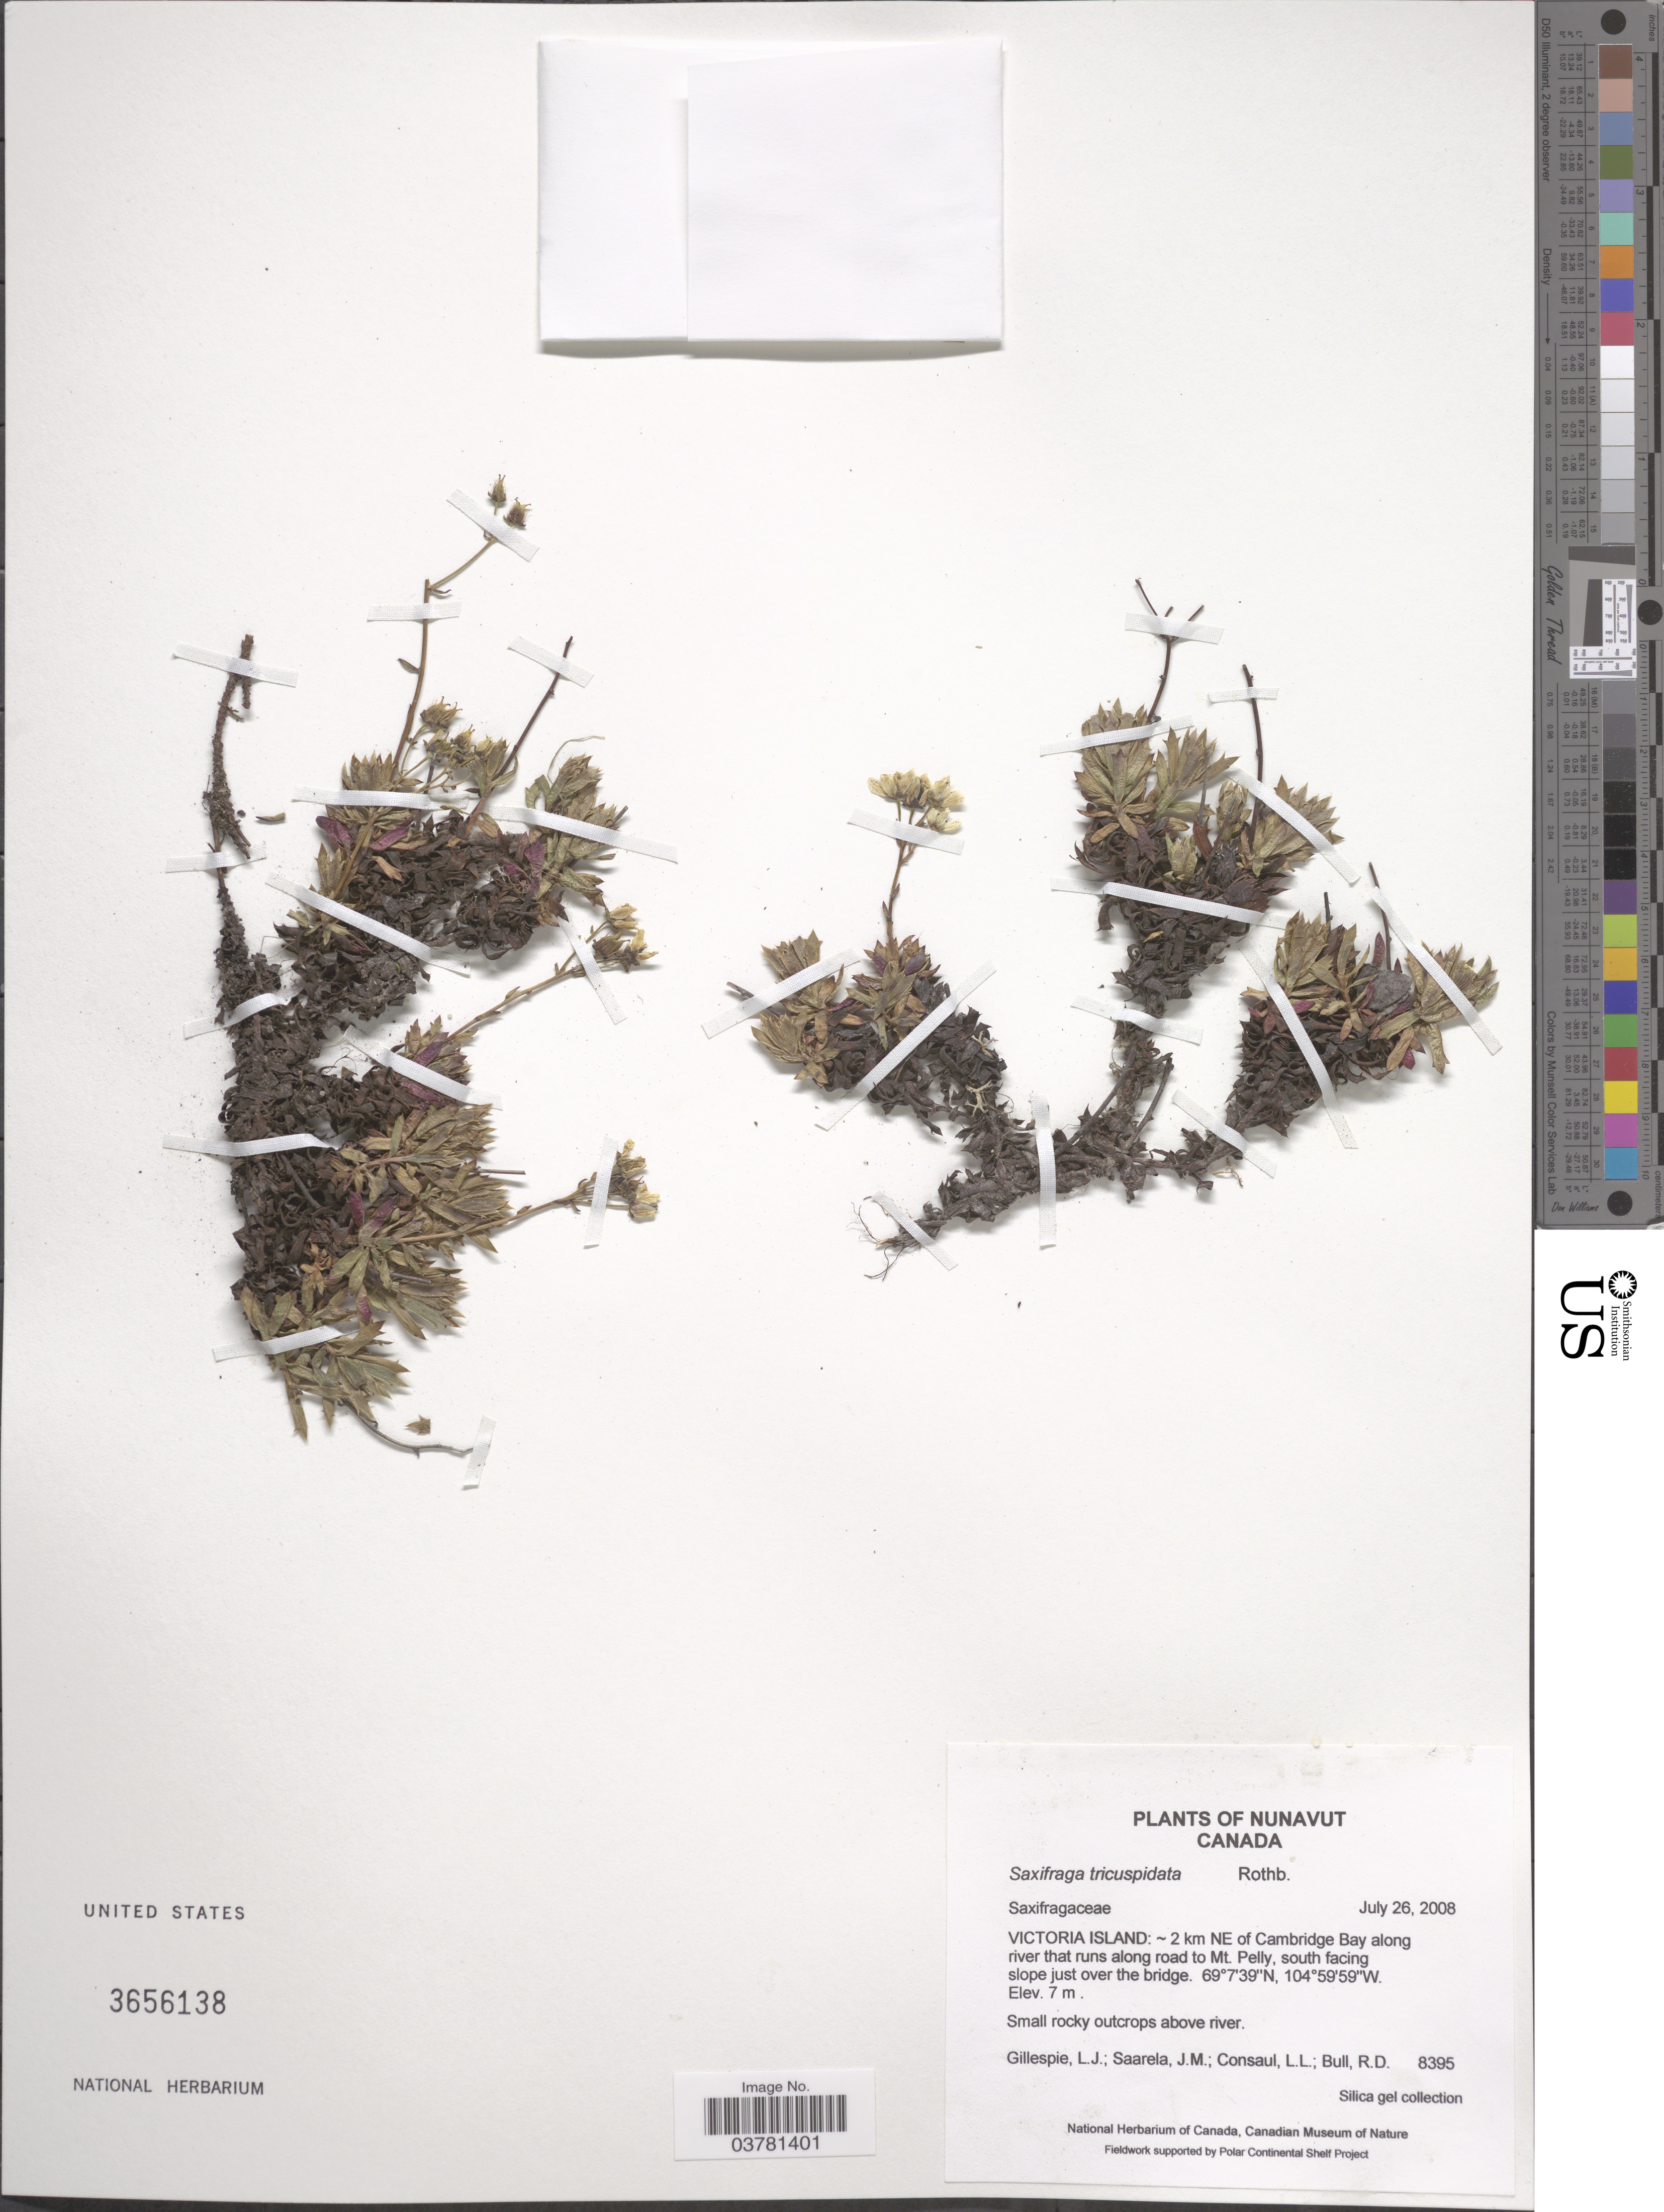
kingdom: Plantae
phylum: Tracheophyta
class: Magnoliopsida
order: Saxifragales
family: Saxifragaceae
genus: Saxifraga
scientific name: Saxifraga tricuspidata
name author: Rottb.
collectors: L. Gillespie, J. Saarela, L. Consaul & R. Bull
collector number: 8395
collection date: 2008-07-26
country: Canada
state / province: Nunavut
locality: Victoria Island:~ 2 km NE of Cambridge Bay along river that runs along road to Mt. Pelly, south facing slope just over the bridge. Small rocky outcrops above river.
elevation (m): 7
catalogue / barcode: US 3656138